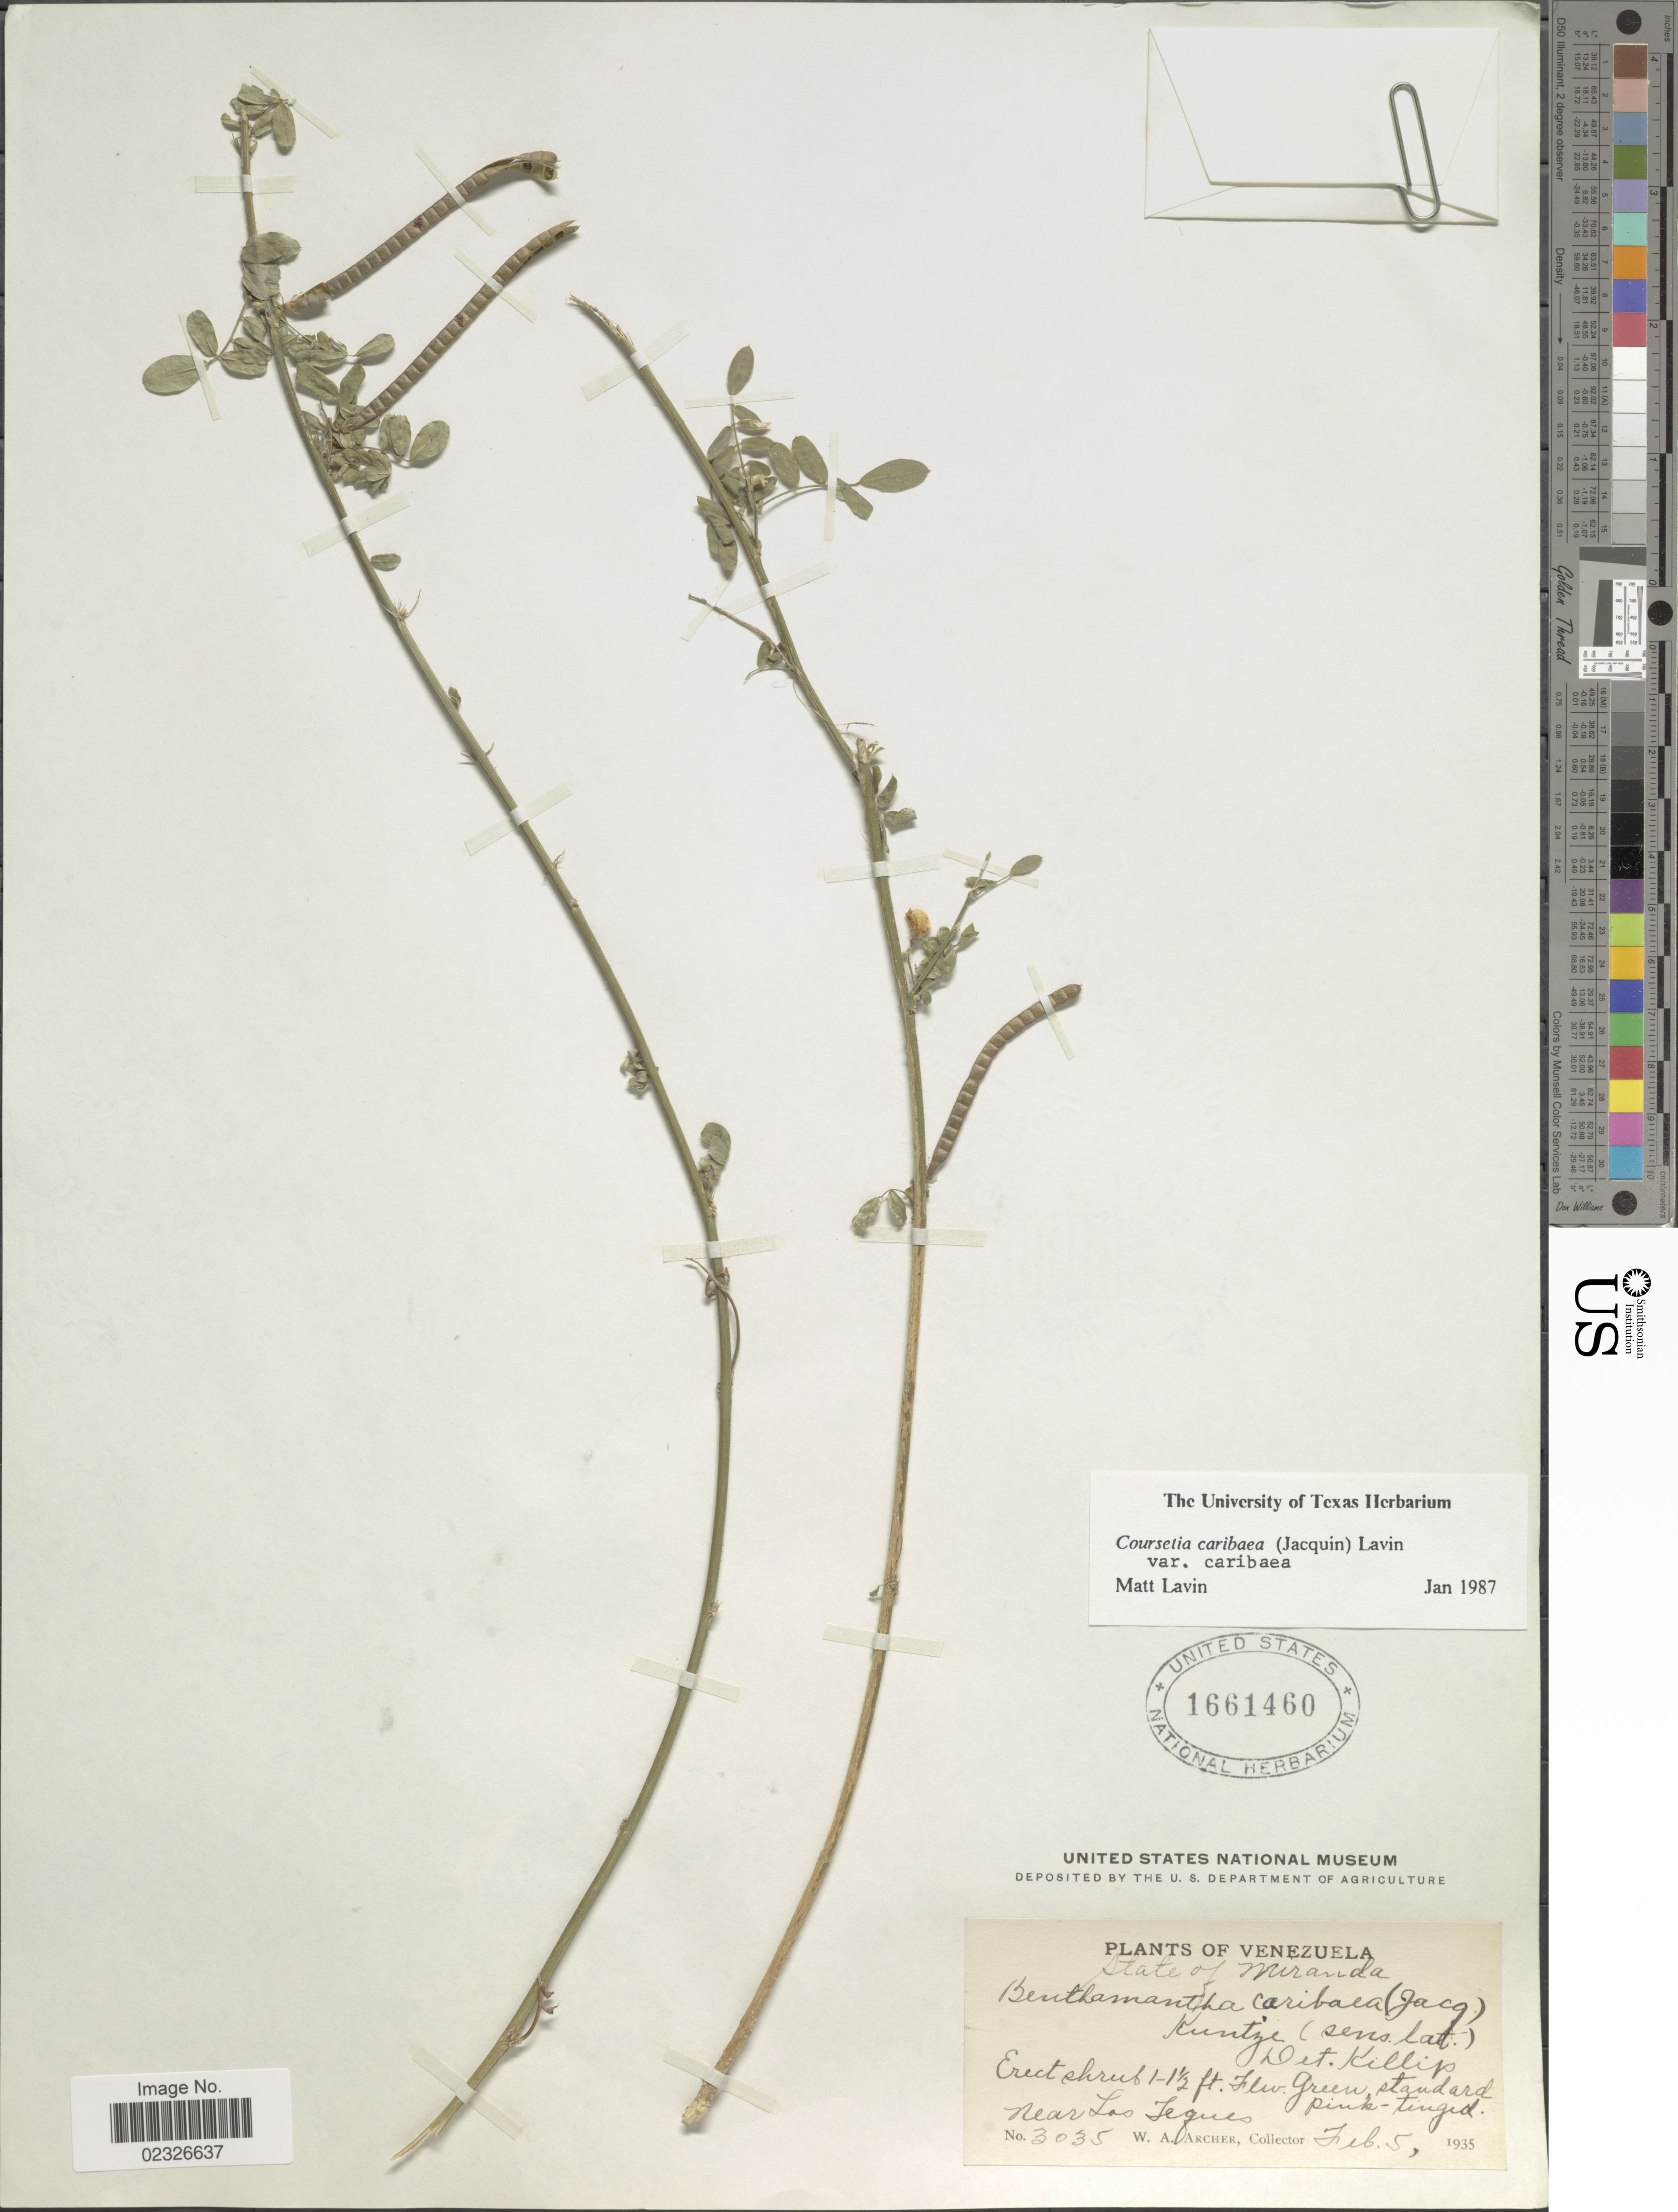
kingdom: Plantae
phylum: Tracheophyta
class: Magnoliopsida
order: Fabales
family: Fabaceae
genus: Coursetia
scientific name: Coursetia caribaea var. caribaea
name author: (Jacq.) Lavin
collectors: W. A. Archer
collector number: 3035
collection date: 1935-02-05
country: Venezuela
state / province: Miranda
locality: Near Las Teques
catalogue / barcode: US 1661460